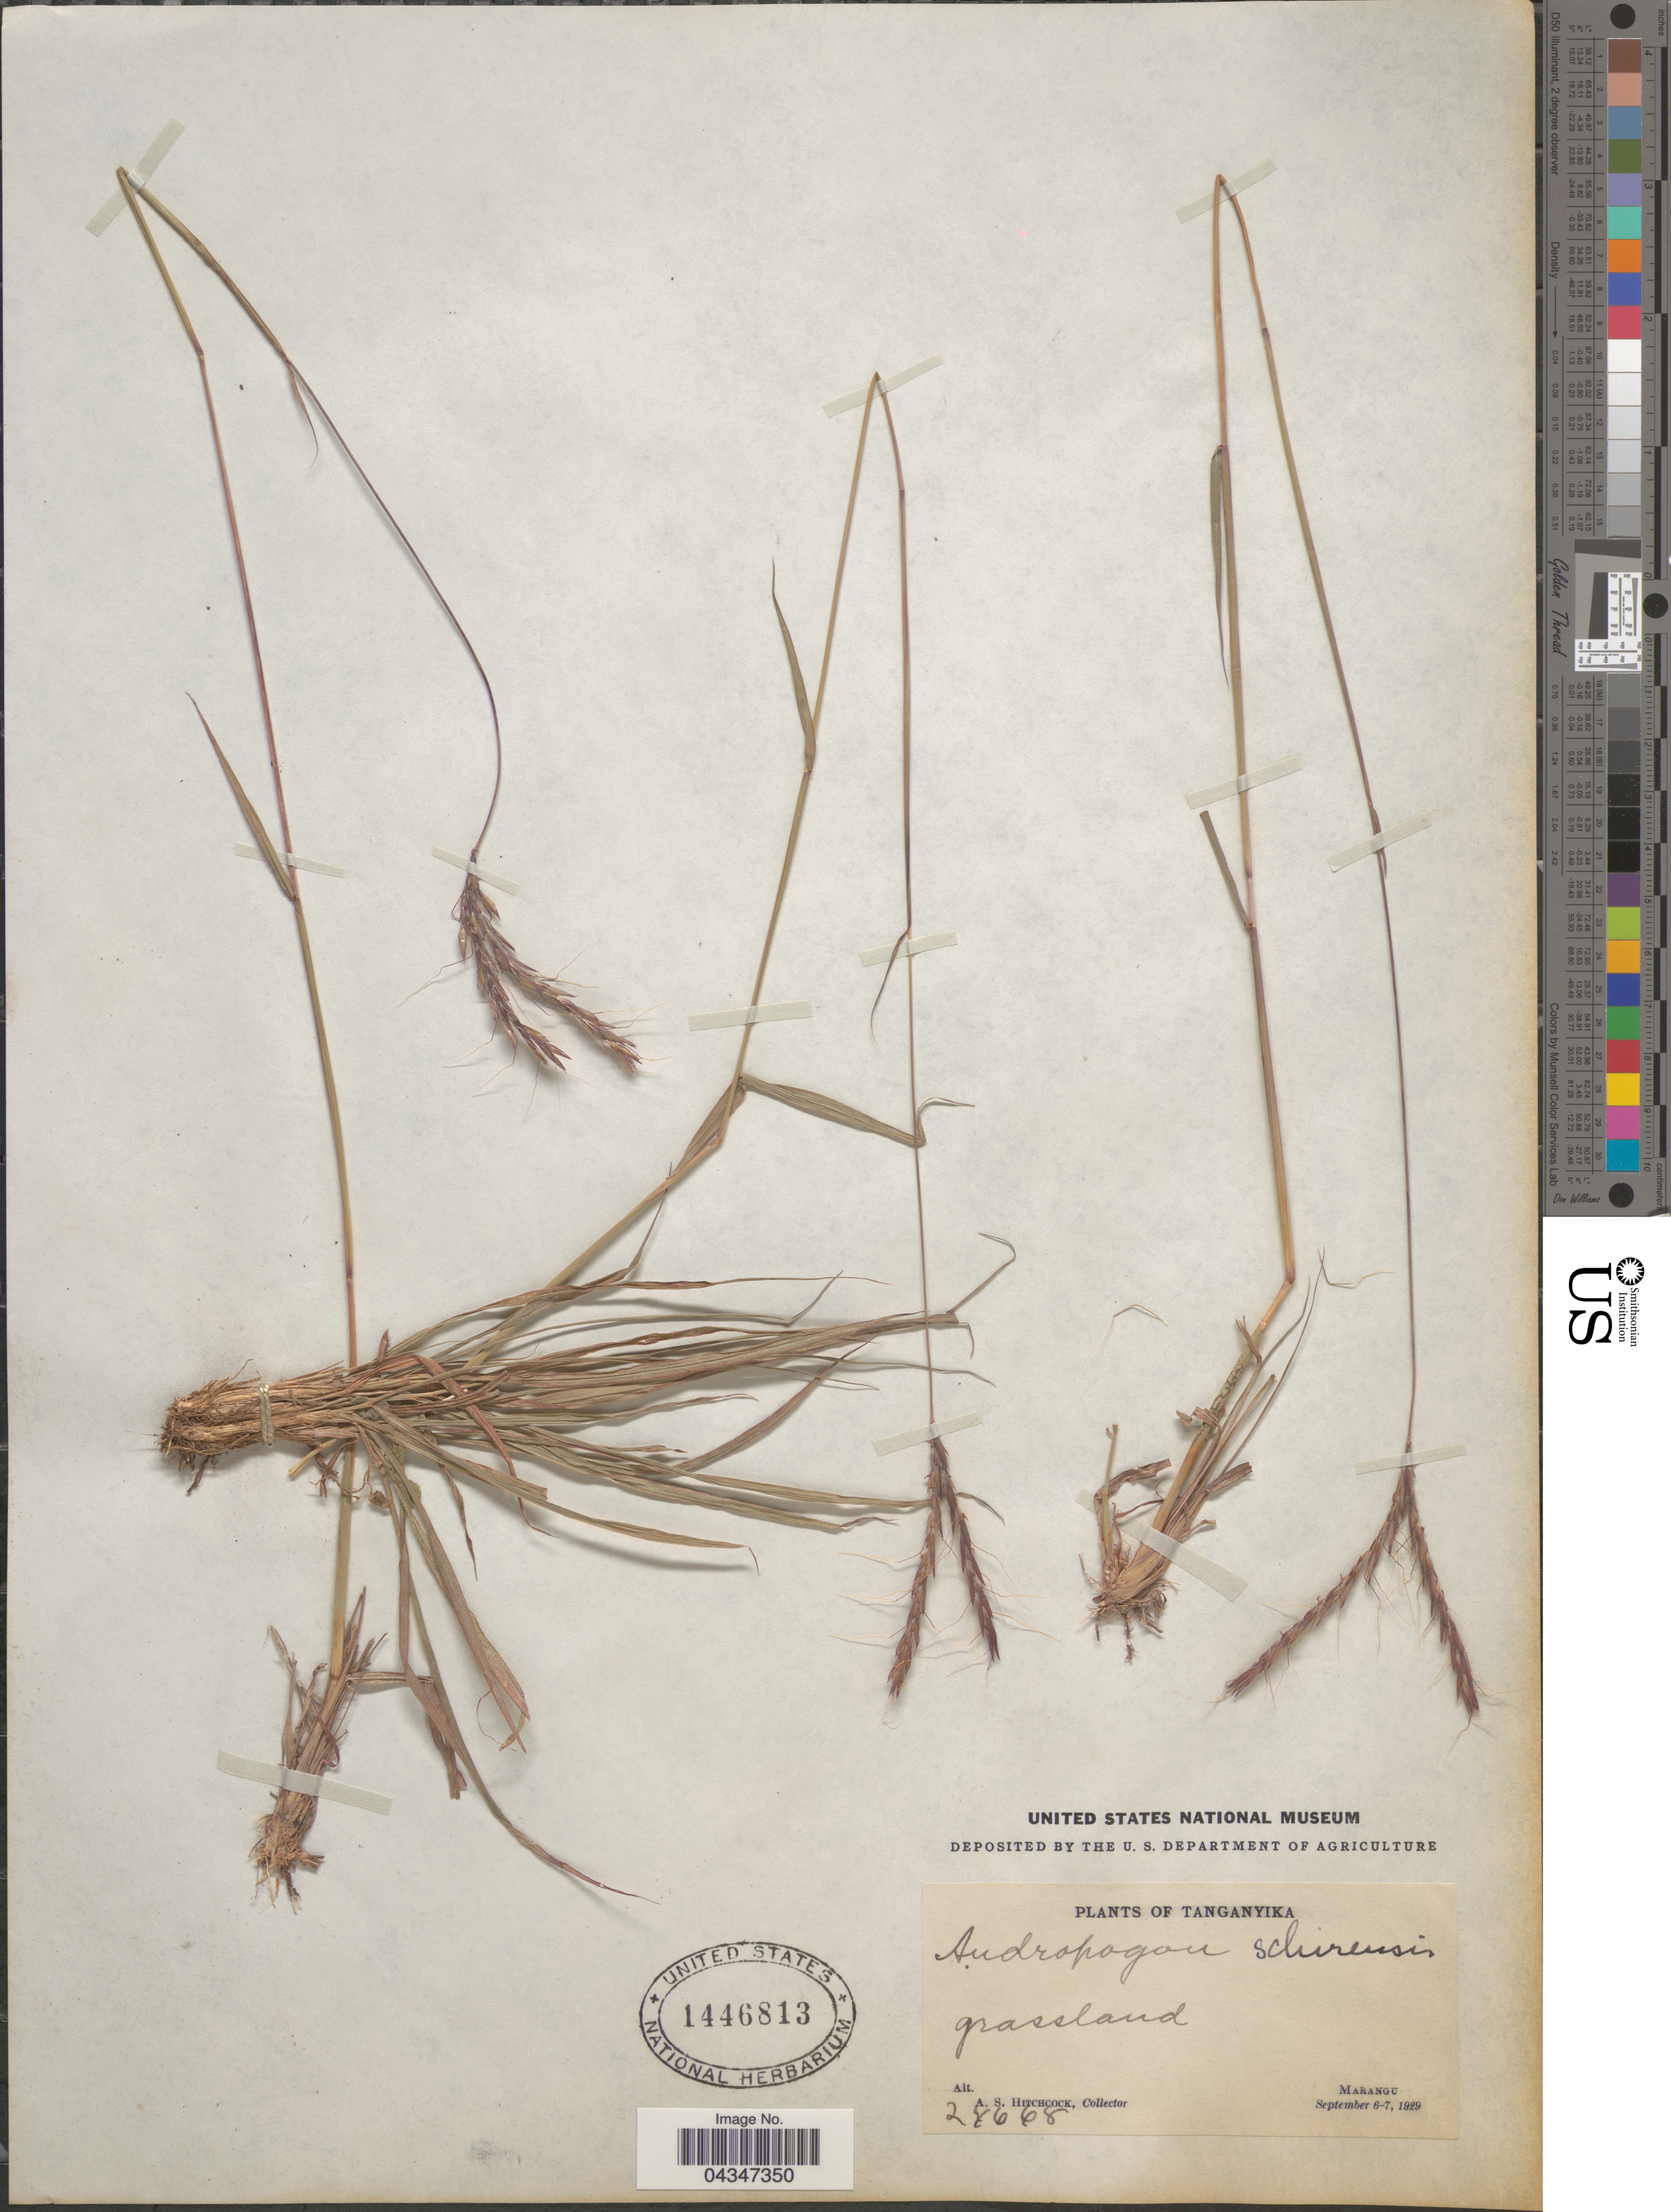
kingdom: Plantae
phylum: Tracheophyta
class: Liliopsida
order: Poales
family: Poaceae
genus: Andropogon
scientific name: Andropogon schirensis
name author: Hochst. ex A. Rich.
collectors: A. S. Hitchcock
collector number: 24668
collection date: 1929-09-06/1929-09-07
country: Tanzania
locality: Marangu.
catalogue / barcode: US 1446813